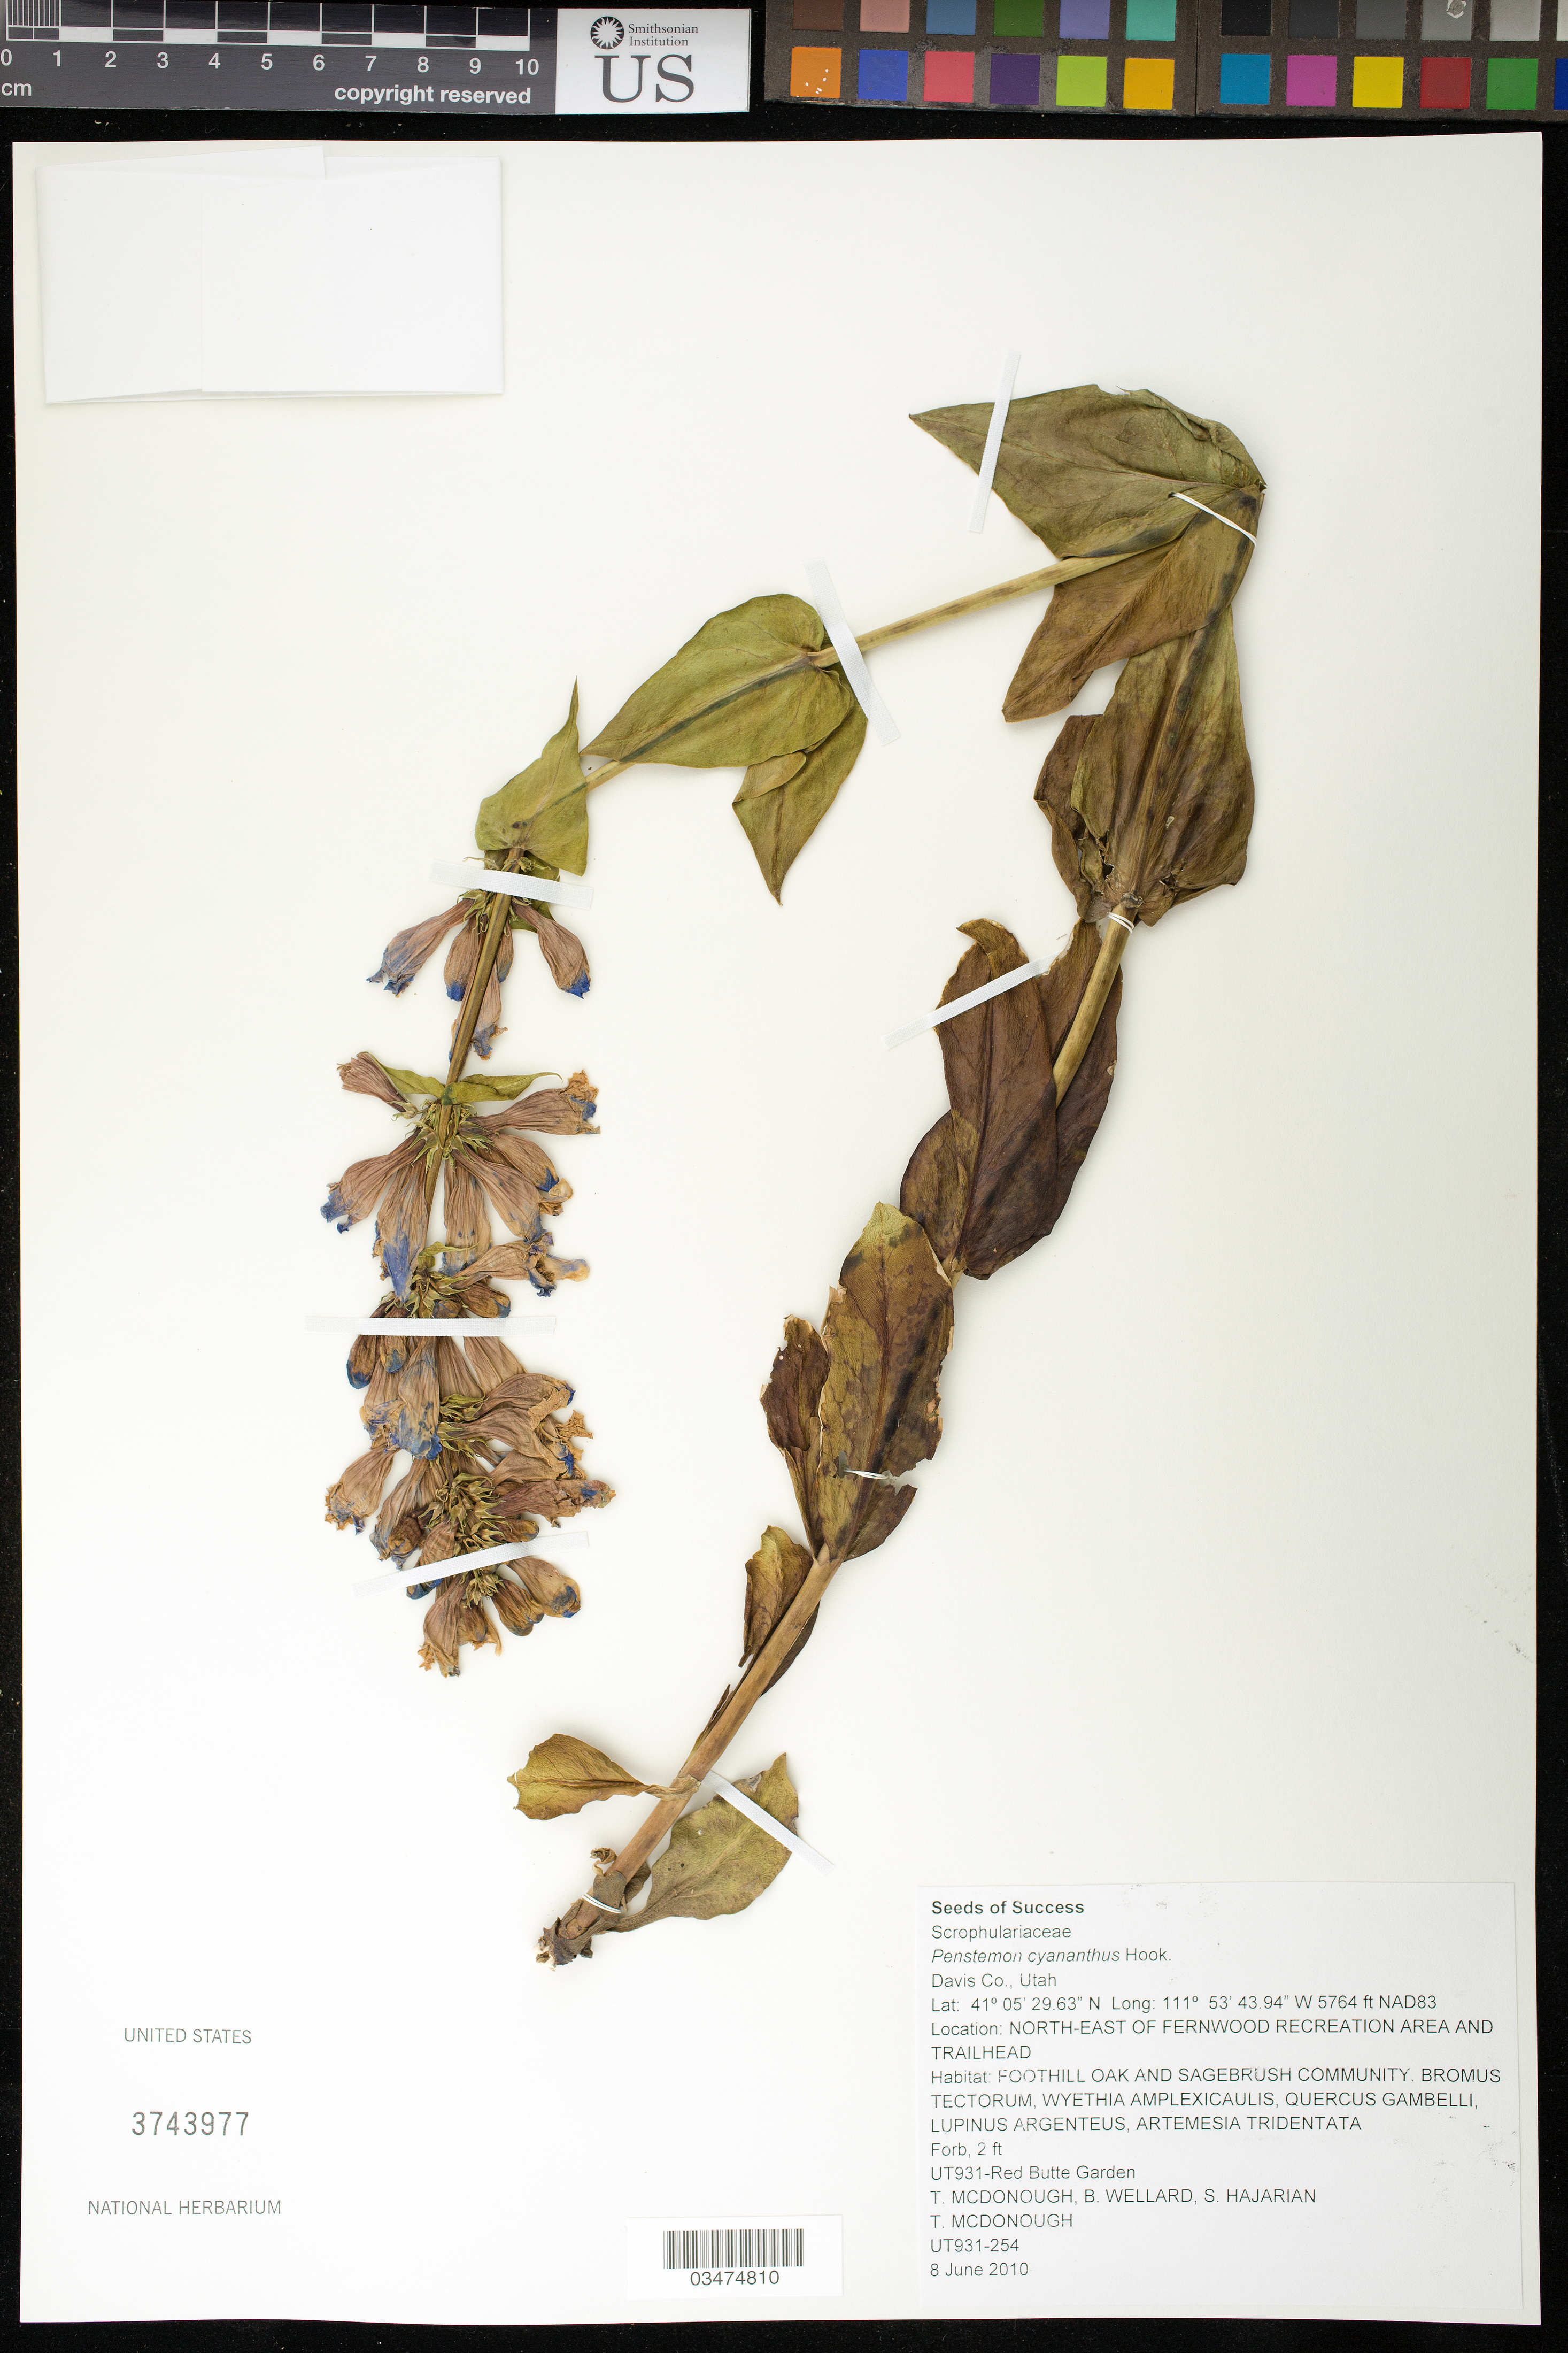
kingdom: Plantae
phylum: Tracheophyta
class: Magnoliopsida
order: Lamiales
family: Plantaginaceae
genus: Penstemon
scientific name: Penstemon cyananthus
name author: Hook.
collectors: T. McDonough, B. Wellard & S. Hajarian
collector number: UT931-254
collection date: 2010-06-08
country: United States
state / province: Utah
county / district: Davis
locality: NE of Fernwood Recriation Area and Trailhead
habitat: Foothill oak and sagebrush community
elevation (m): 1757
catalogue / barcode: US 3743977